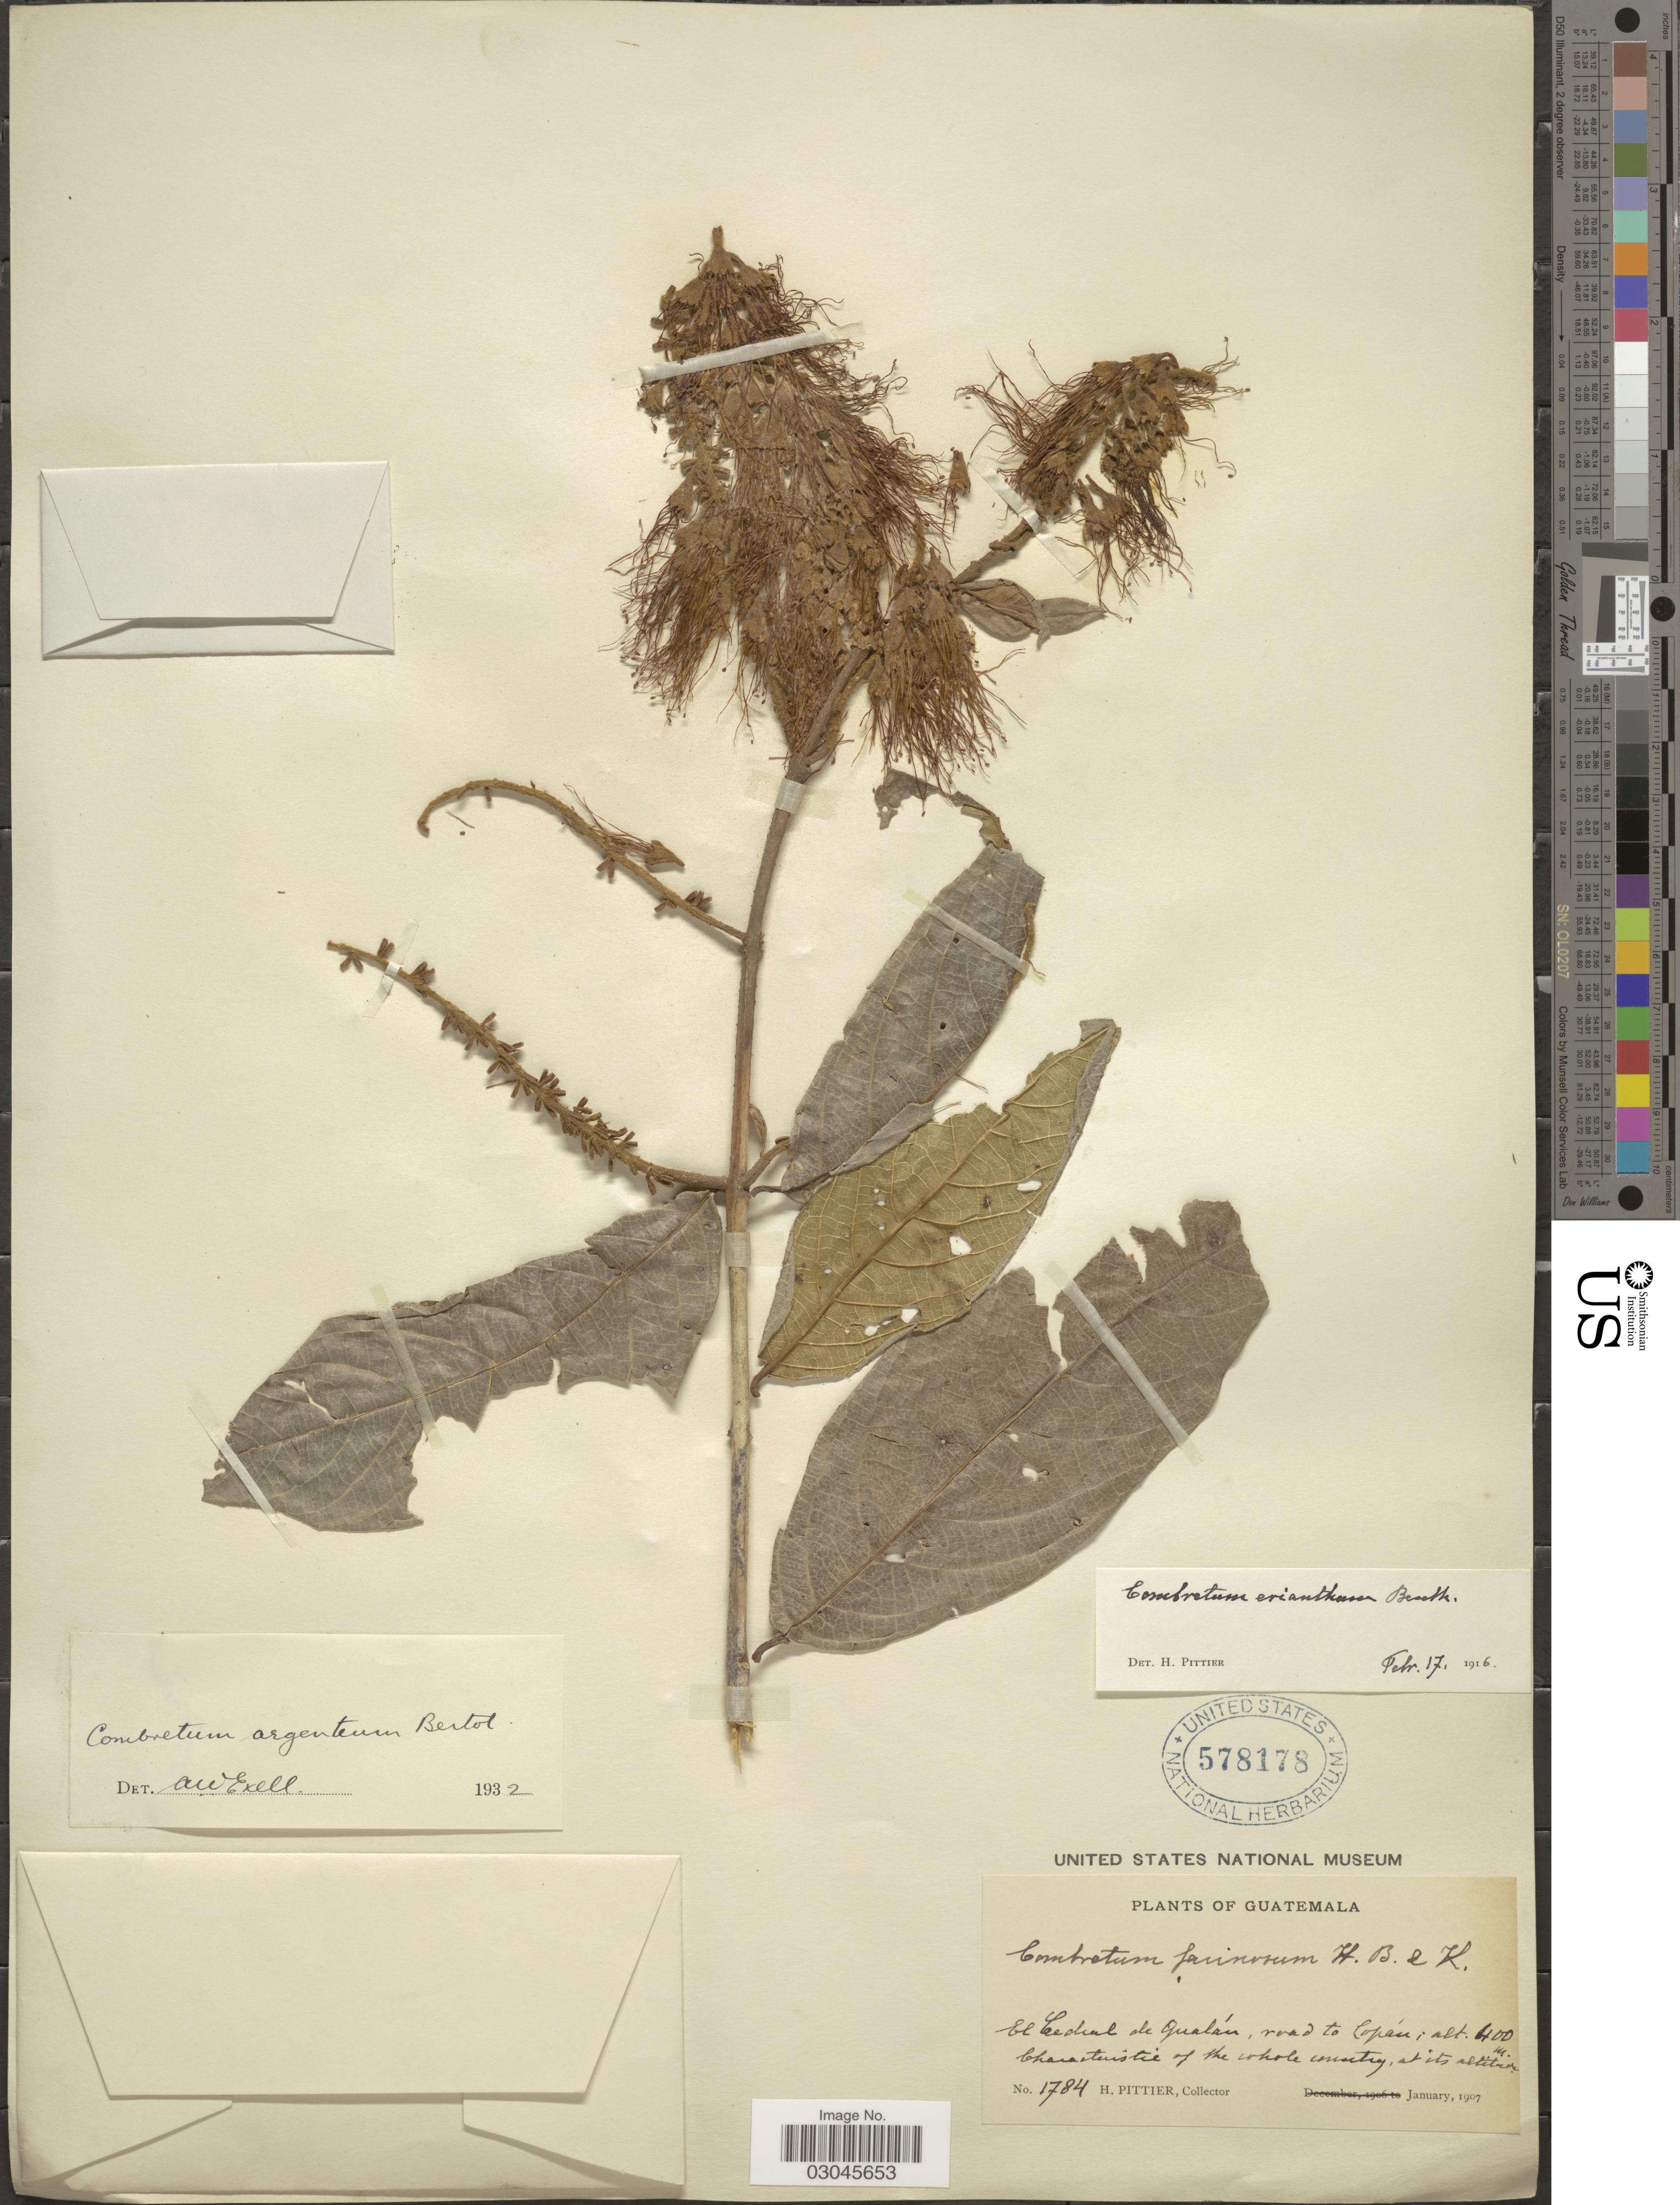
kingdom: Plantae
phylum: Tracheophyta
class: Magnoliopsida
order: Myrtales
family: Combretaceae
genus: Combretum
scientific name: Combretum argenteum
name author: Bertol.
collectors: H. F. Pittier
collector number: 1784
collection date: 1907-01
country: Guatemala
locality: El Cedral de Gualán, road to Copán.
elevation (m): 400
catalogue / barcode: US 578178